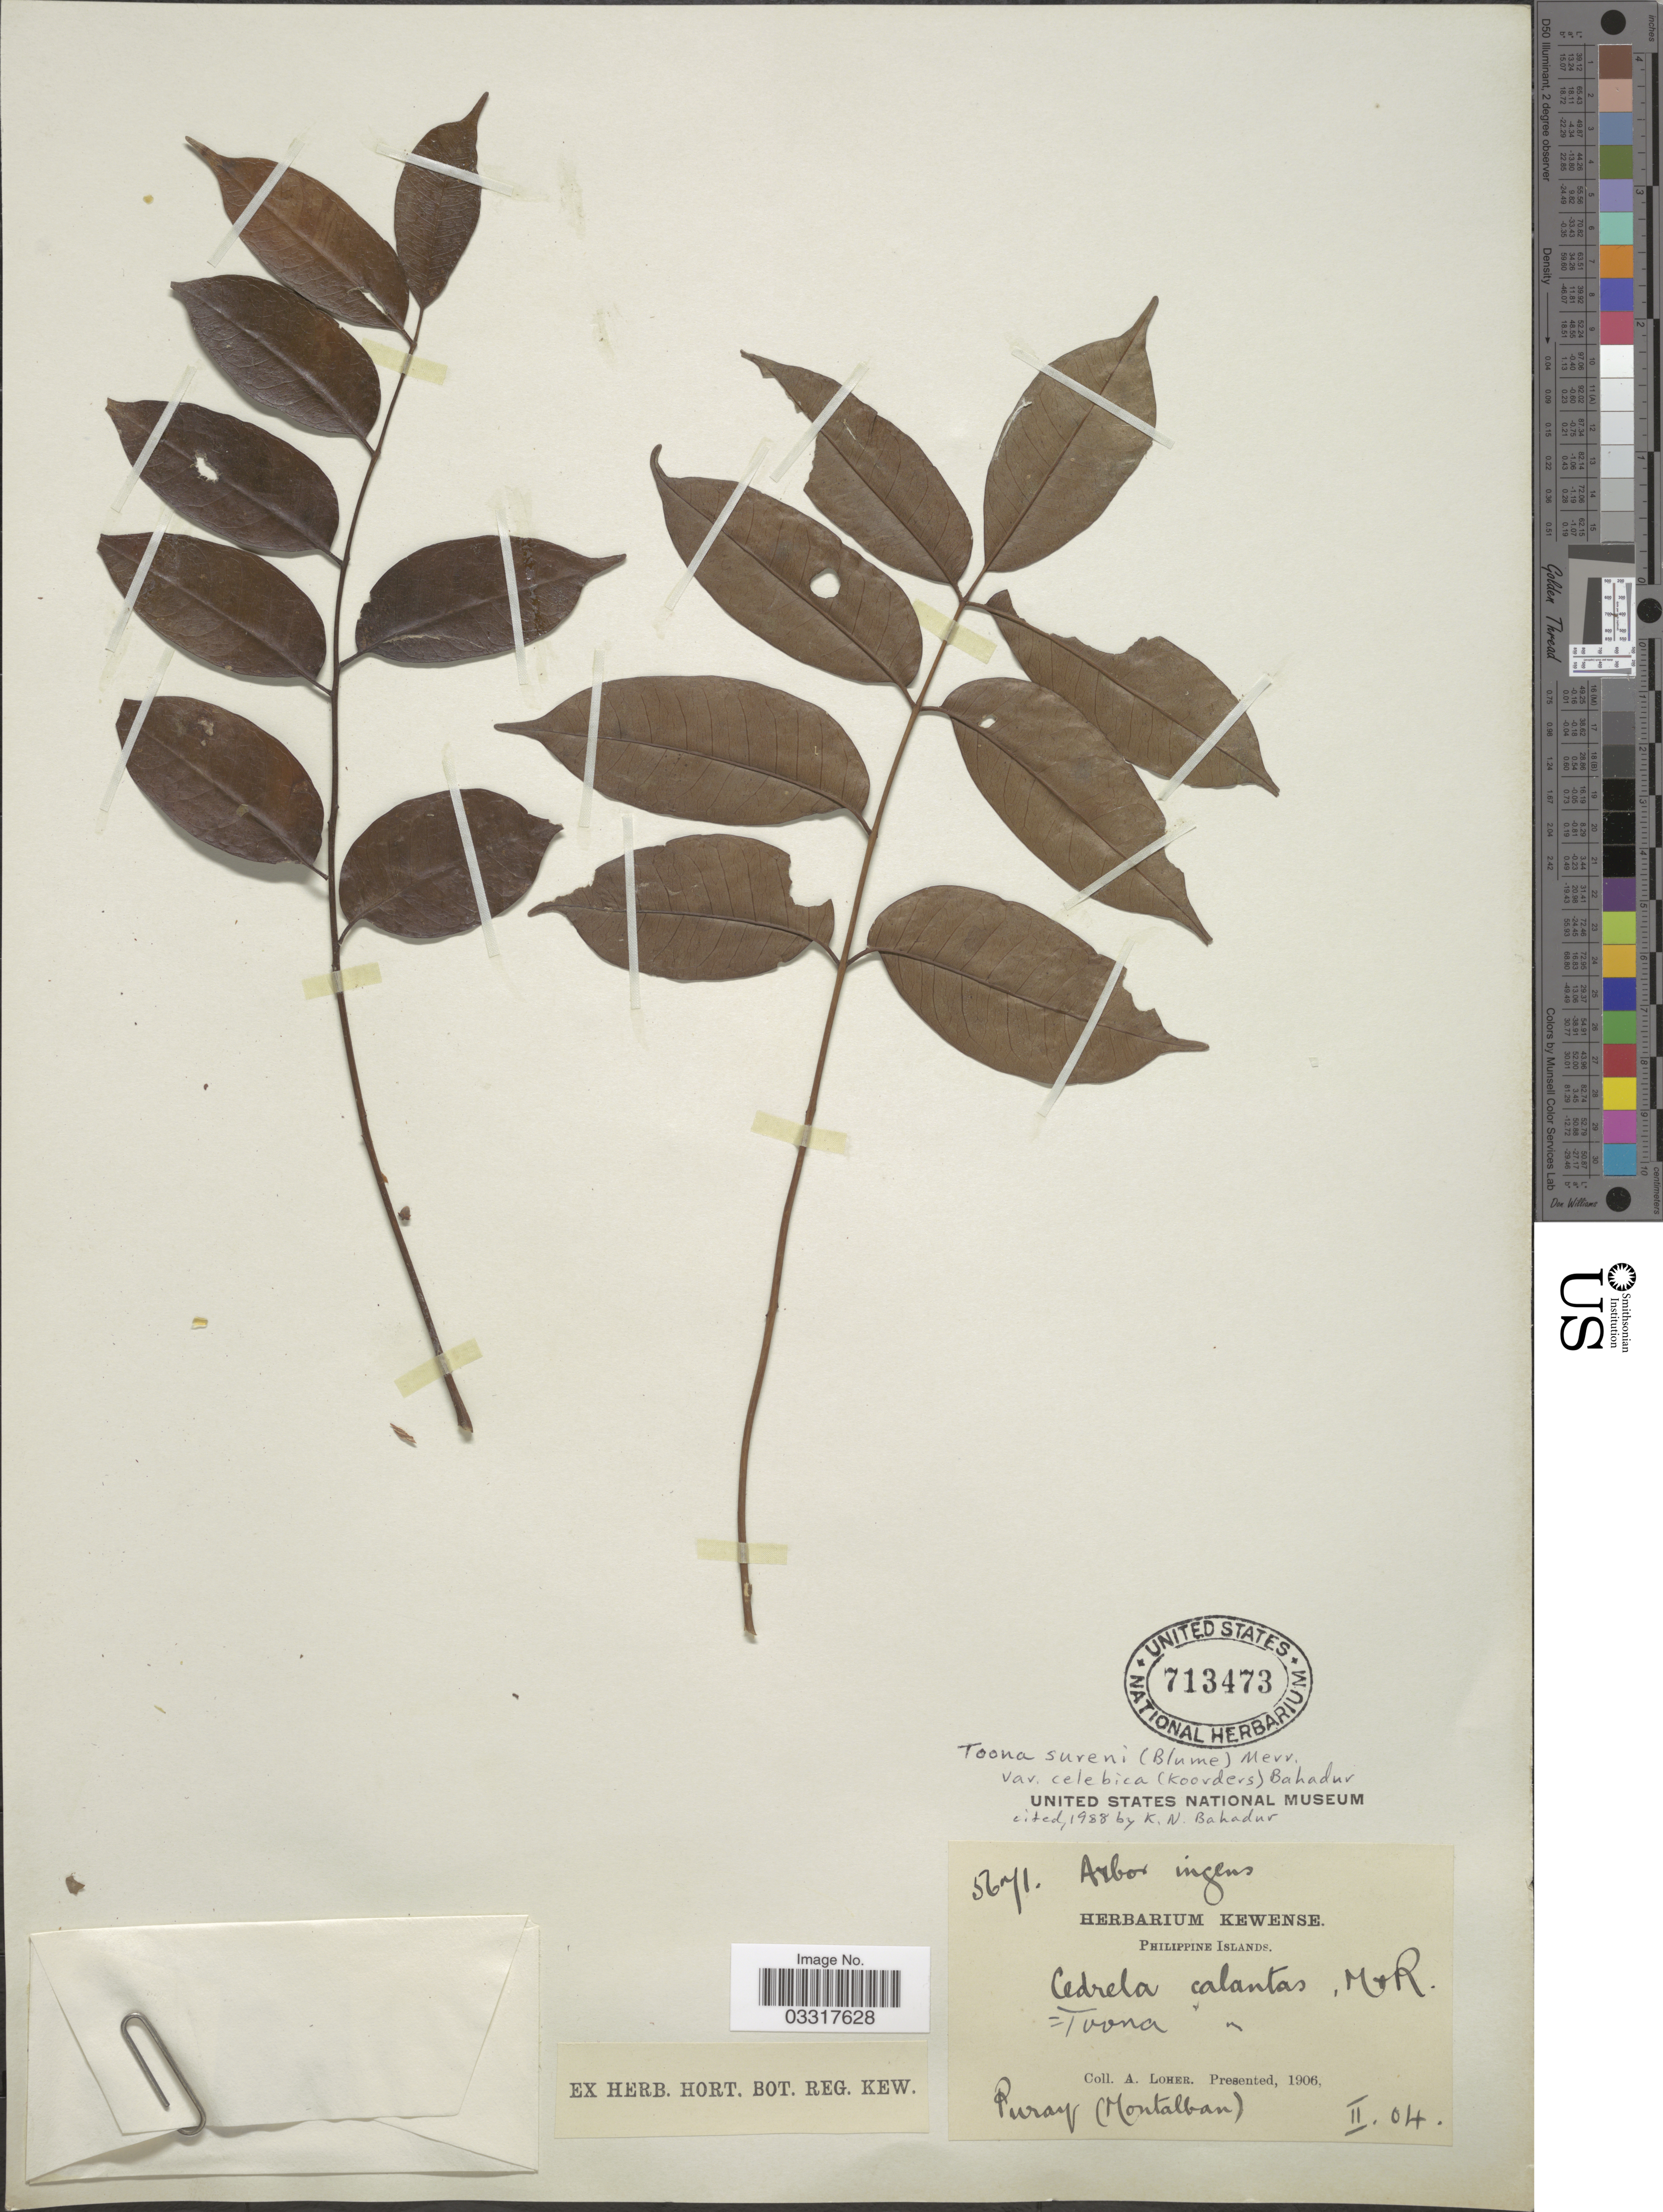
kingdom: Plantae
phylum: Tracheophyta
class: Magnoliopsida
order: Sapindales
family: Meliaceae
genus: Toona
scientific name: Toona calantas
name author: Merr. & Rolfe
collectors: A. Loher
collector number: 5671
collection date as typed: Transcribed d/m/y: /2/4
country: Philippines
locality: Puray (Montalban).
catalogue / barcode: US 713473